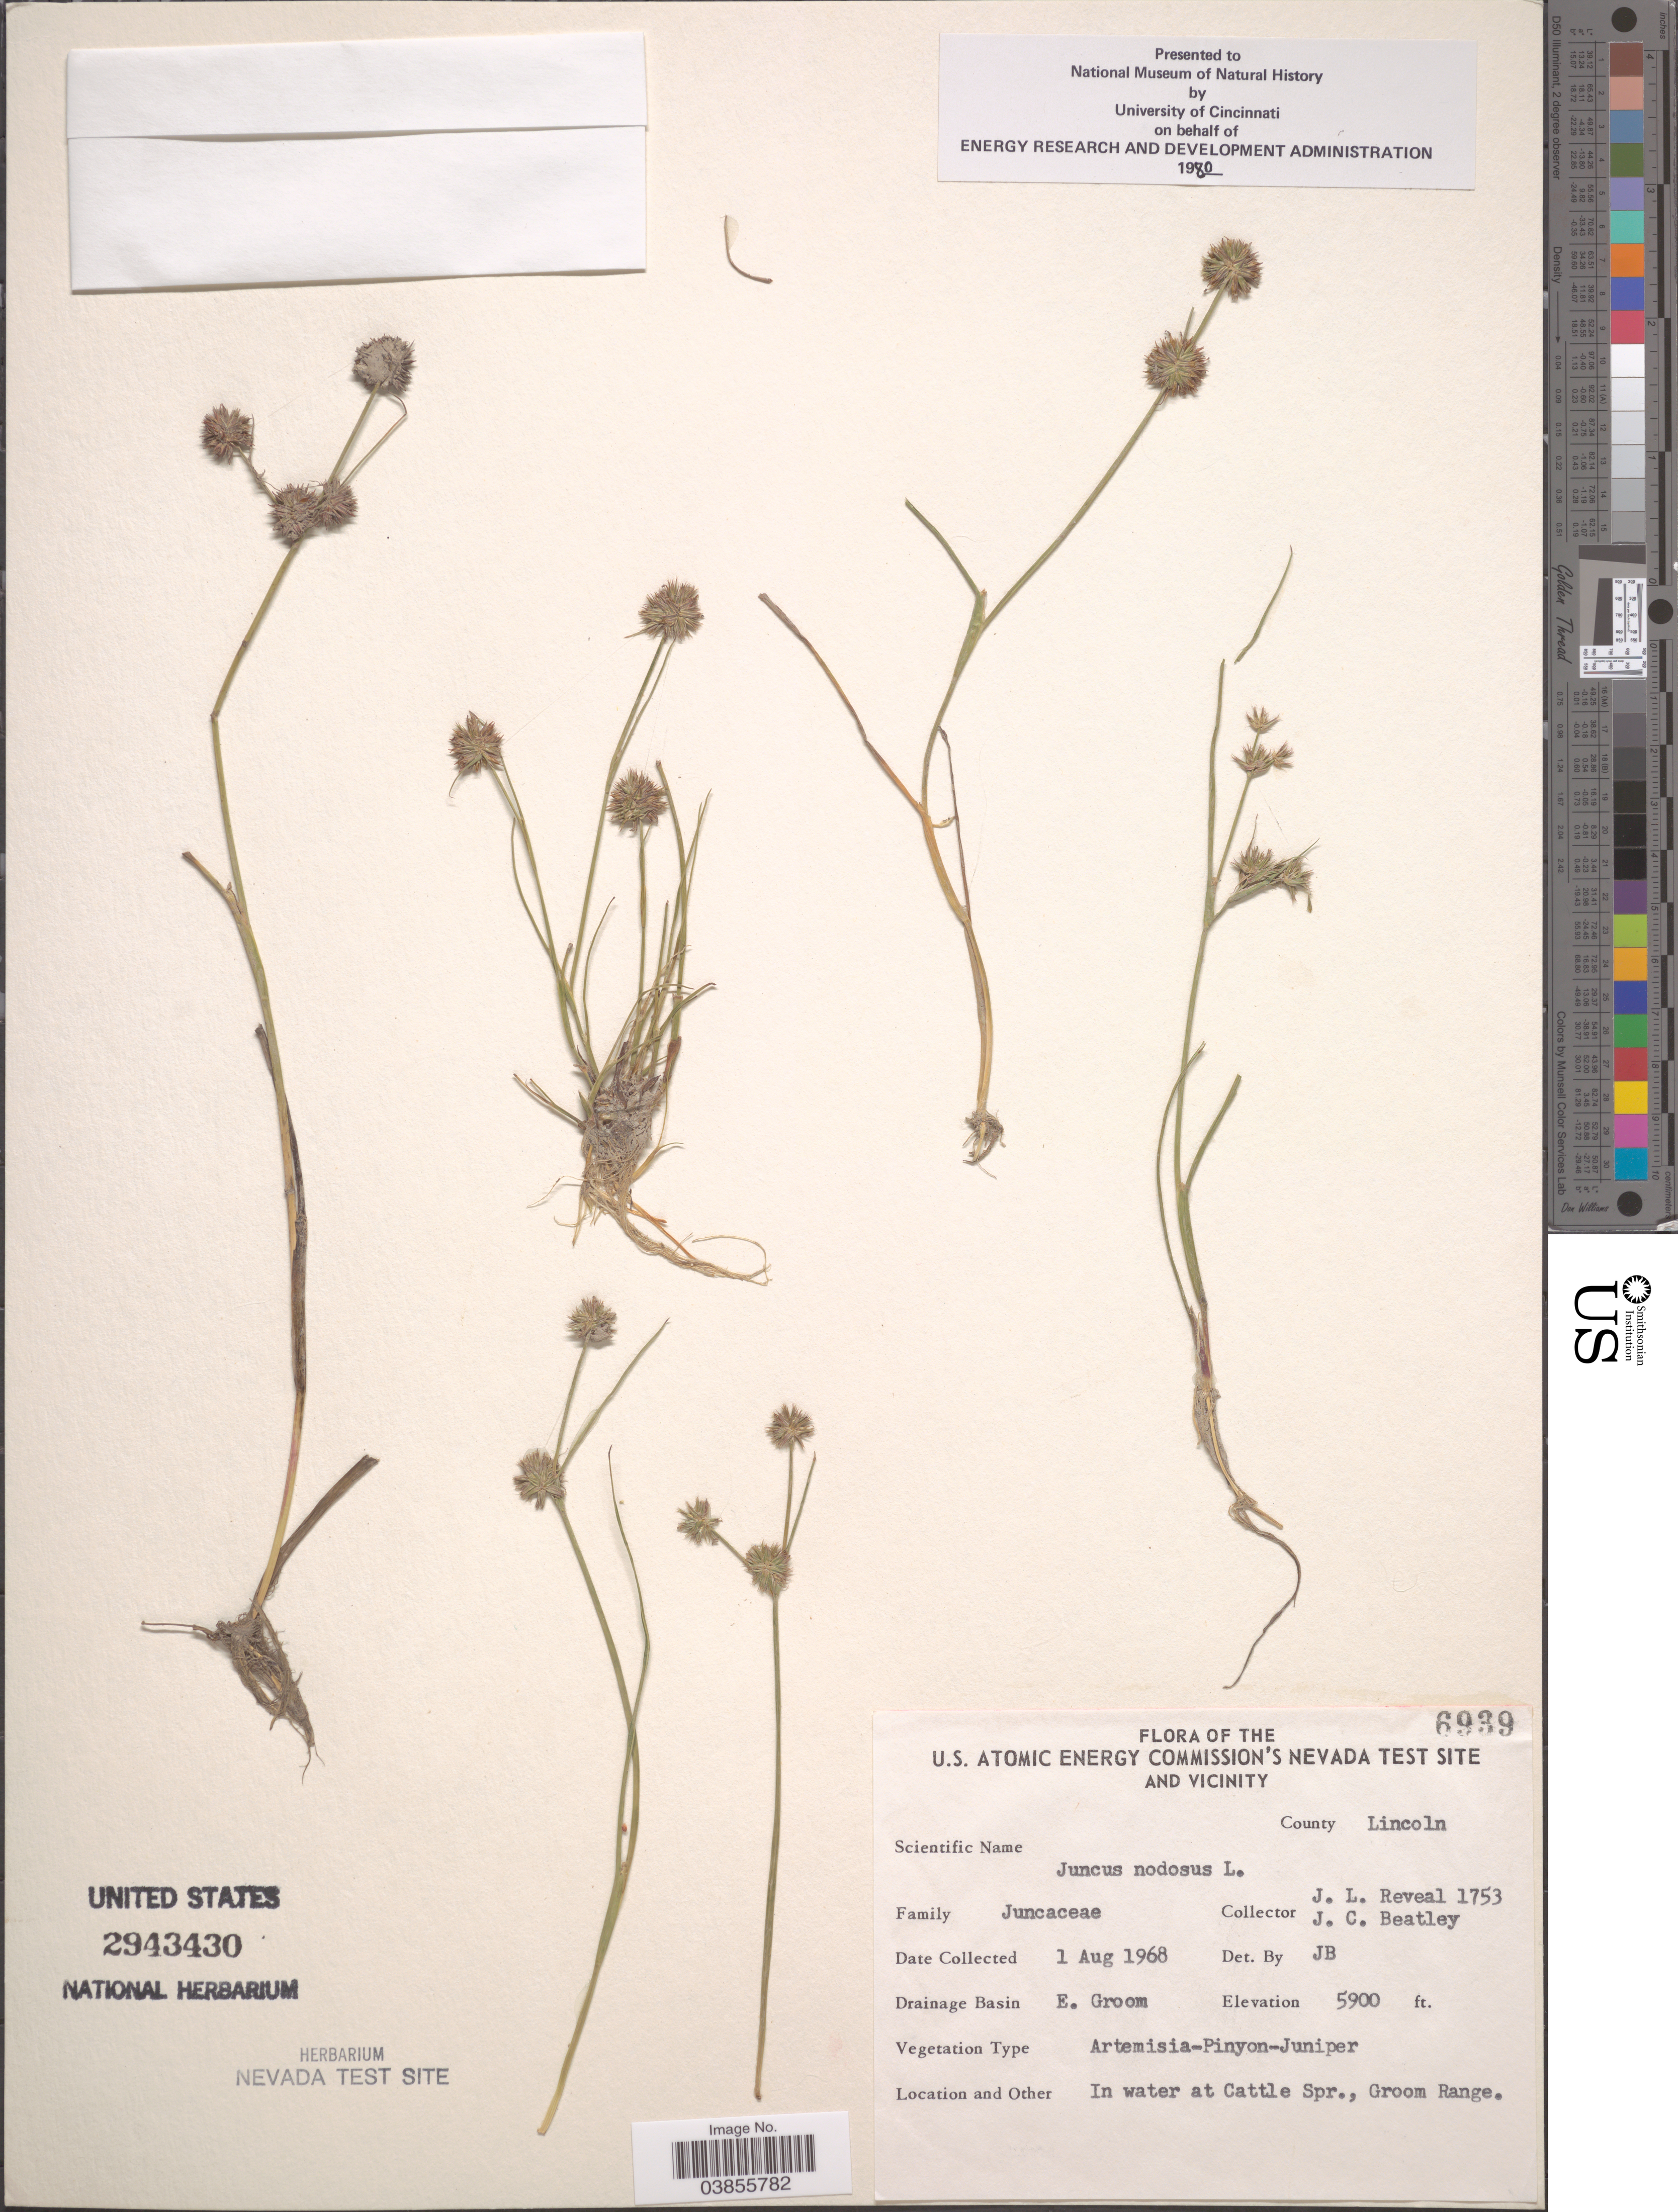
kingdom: Plantae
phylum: Tracheophyta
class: Liliopsida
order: Poales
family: Juncaceae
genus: Juncus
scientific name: Juncus nodosus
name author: L.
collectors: J. L. Reveal & J. C. Beatley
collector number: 1753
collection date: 1968-08-01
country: United States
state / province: Nevada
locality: U.S. Atomic Energy Commission's Nevada Test Site and vicinity. County Lincoln. Drainage Basin E. Groom. In water at Cattle Spr., Groom Range.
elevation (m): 1798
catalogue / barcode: US 2943430